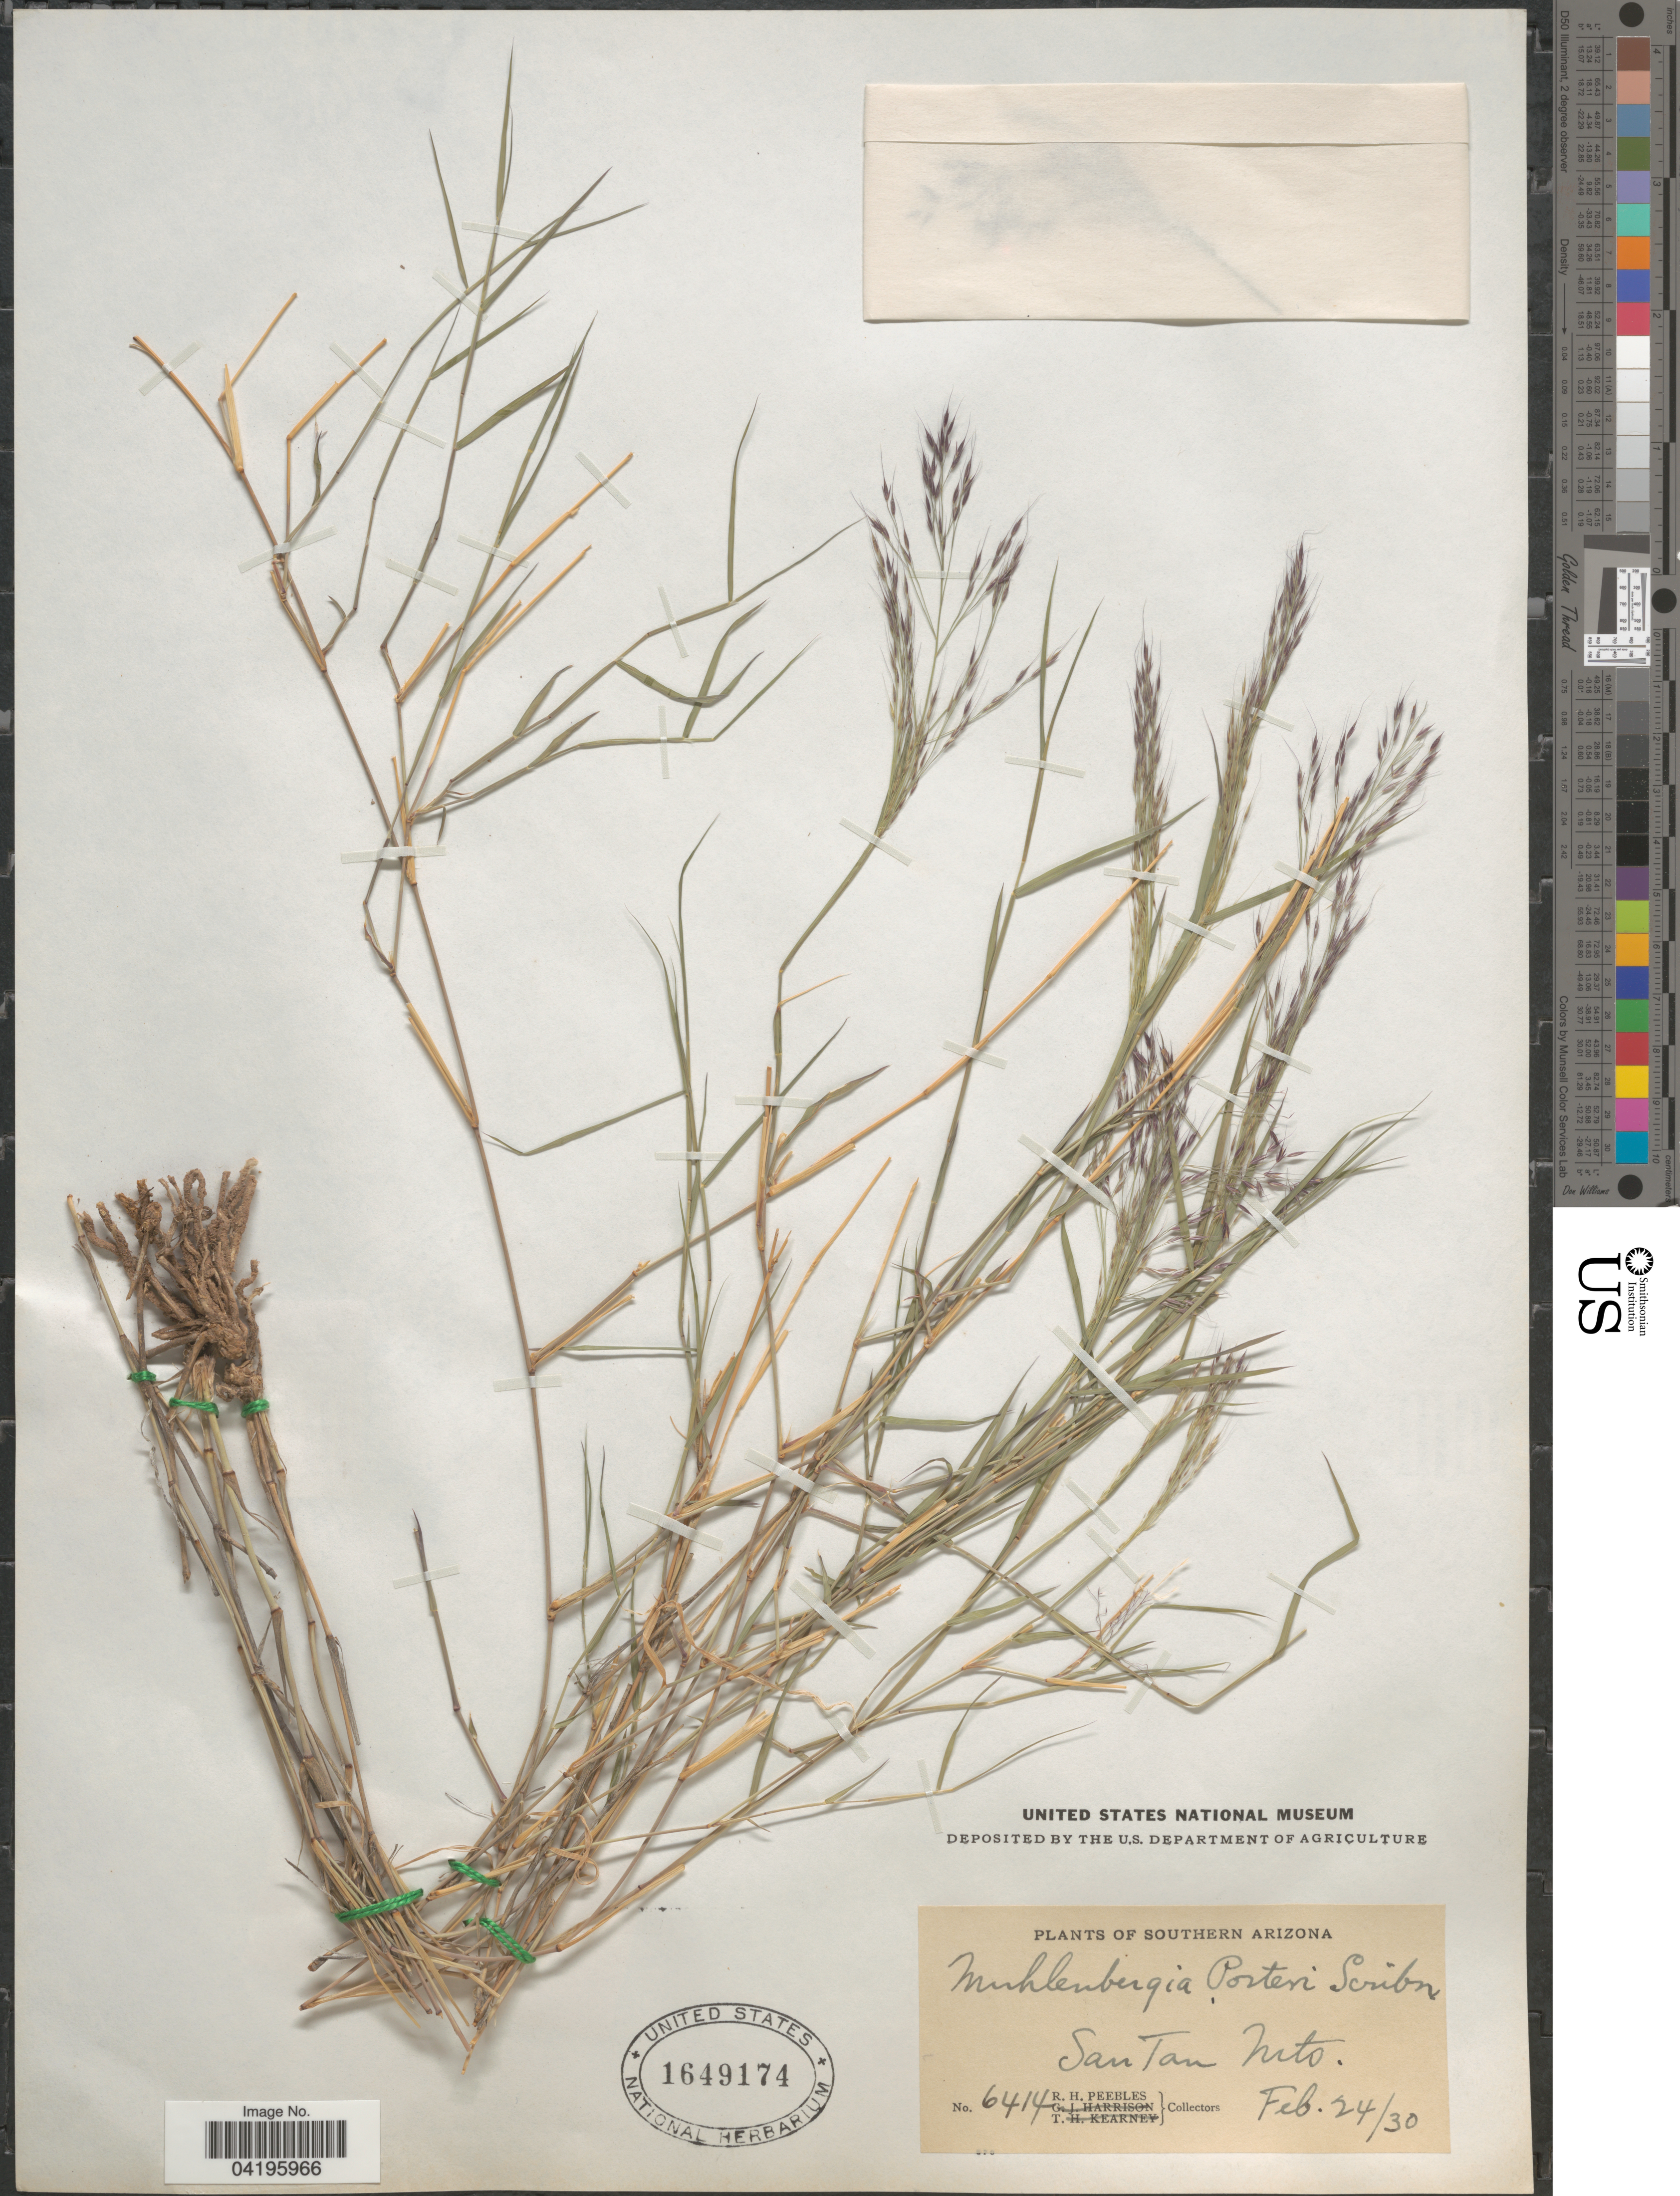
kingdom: Plantae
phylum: Tracheophyta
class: Liliopsida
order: Poales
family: Poaceae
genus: Muhlenbergia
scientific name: Muhlenbergia porteri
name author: Scribn. in W.J. Beal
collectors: R. H. Peebles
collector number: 6414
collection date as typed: Transcribed d/m/y: 24/2/30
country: United States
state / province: Arizona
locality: Southern Arizona. San Tan Mts.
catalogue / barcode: US 1649174